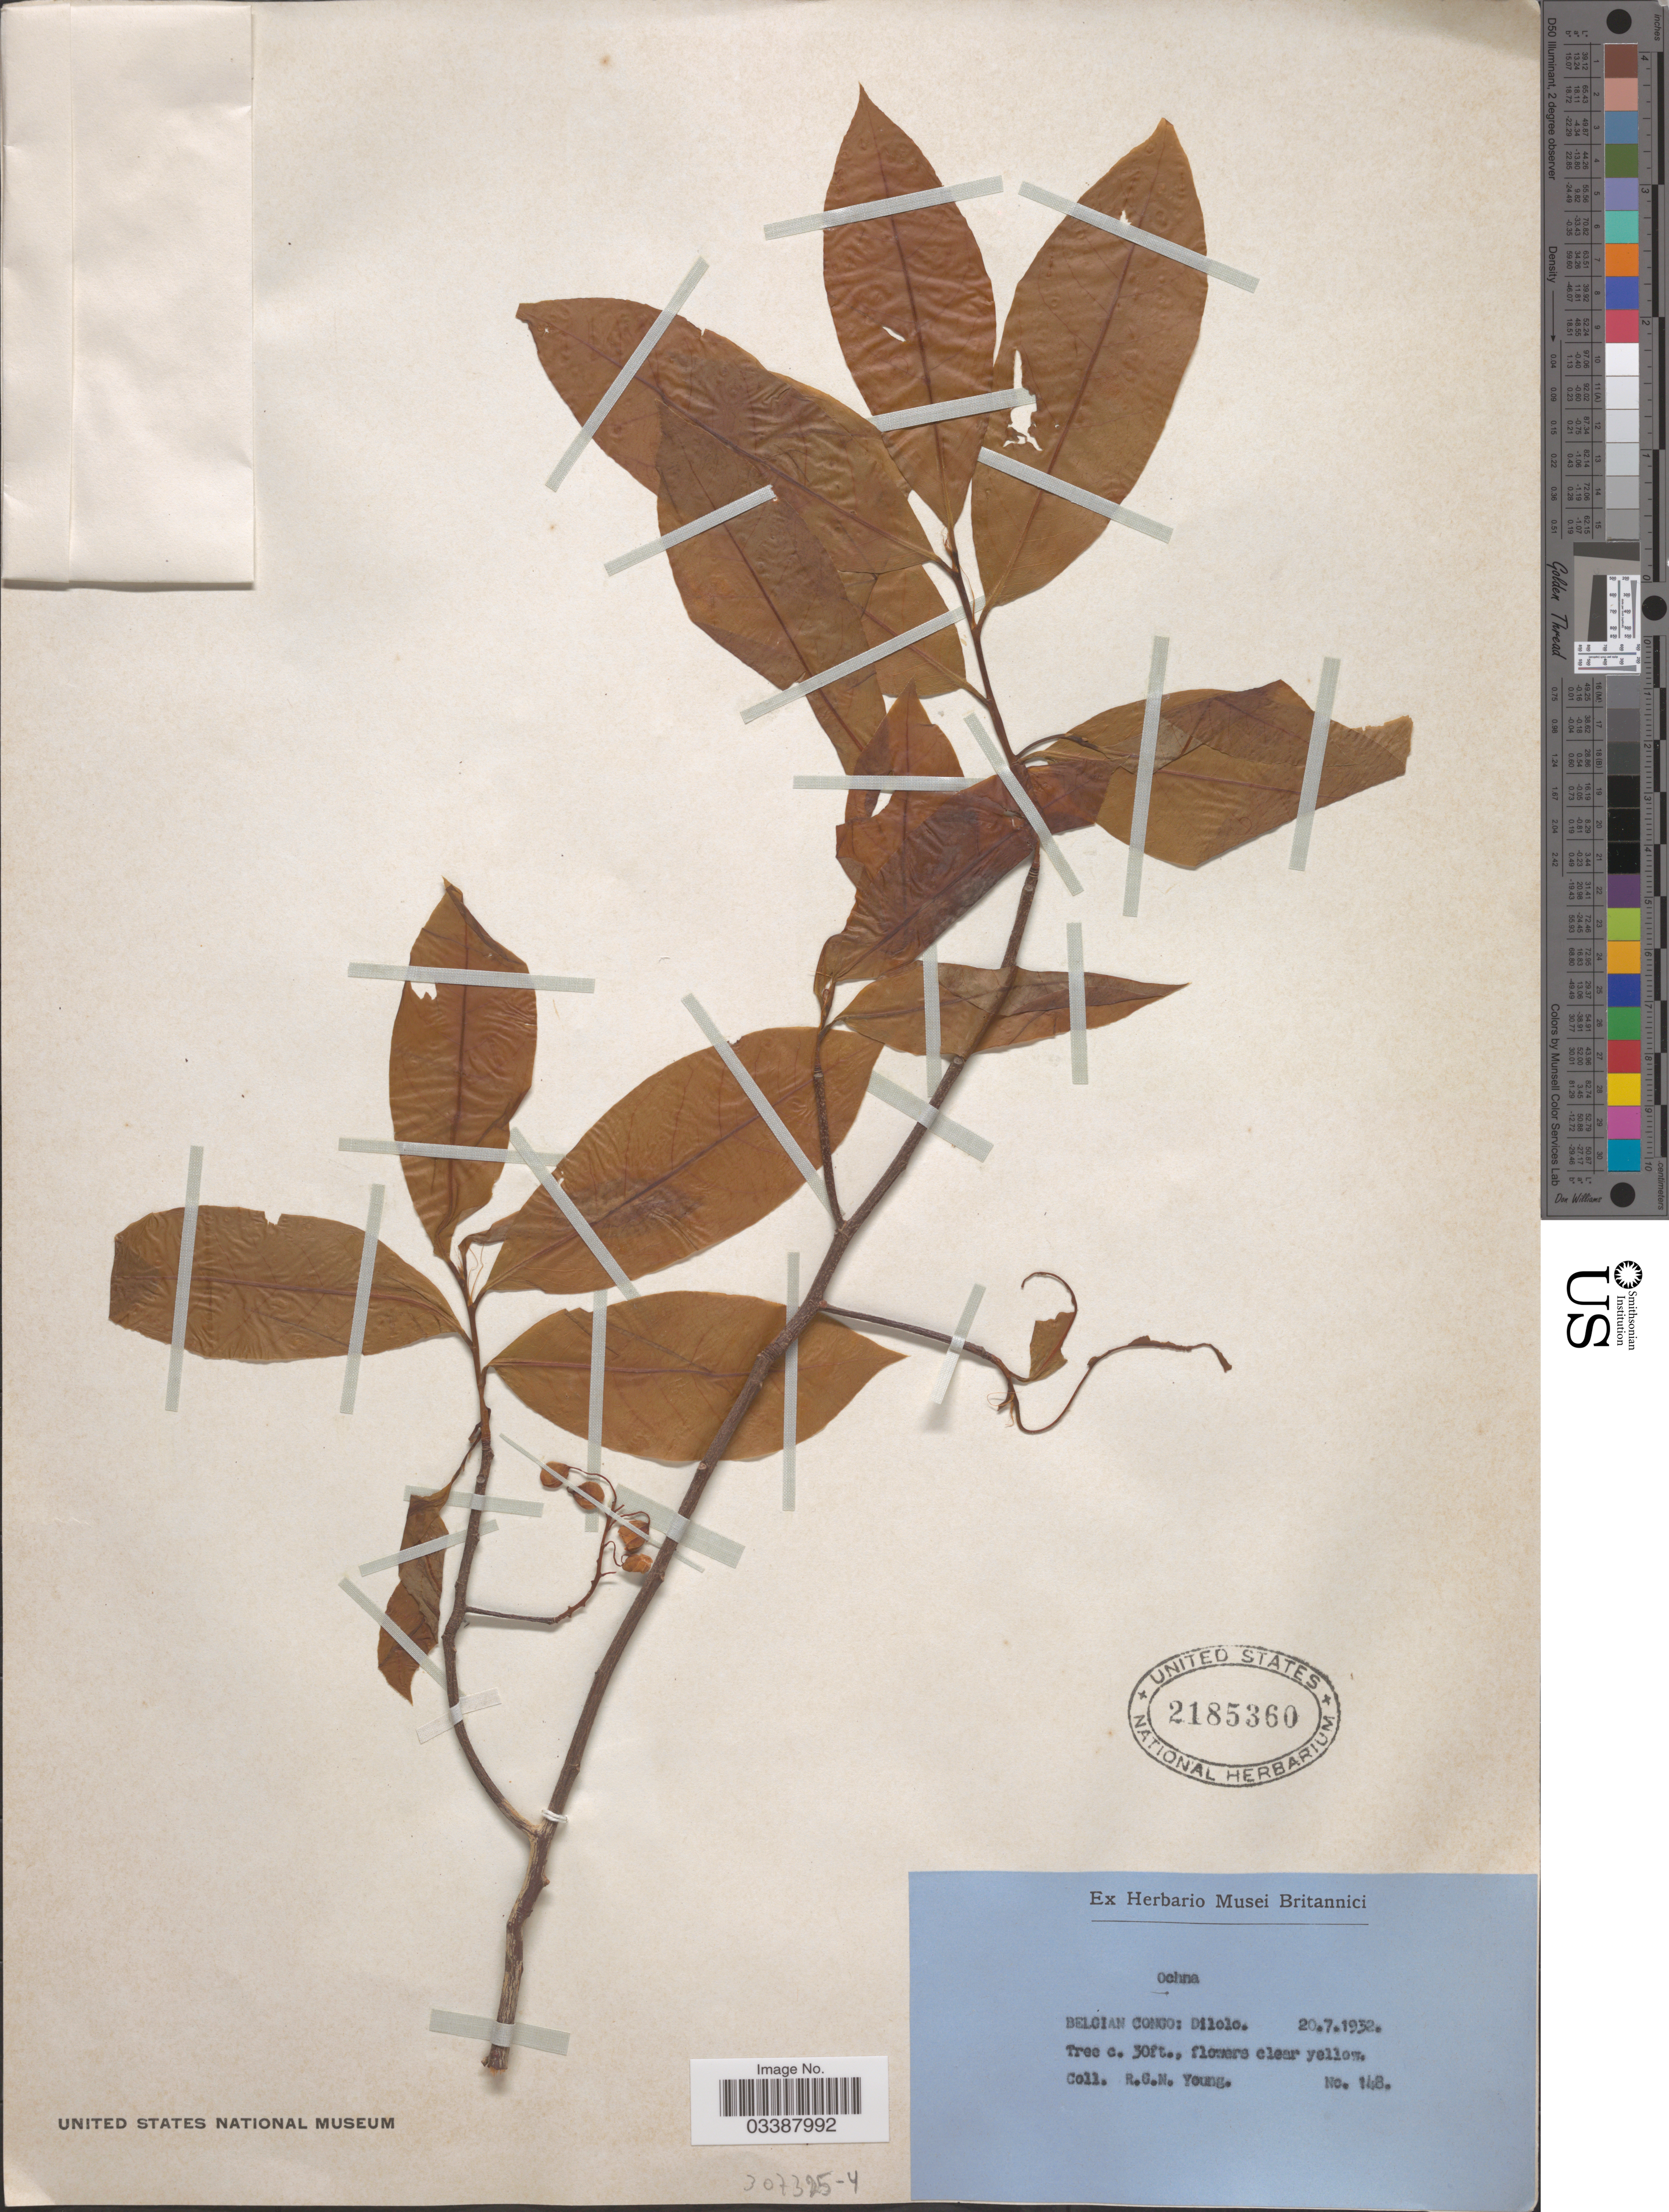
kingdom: Plantae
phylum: Tracheophyta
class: Magnoliopsida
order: Malpighiales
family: Ochnaceae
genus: Ochna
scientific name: Ochna sp.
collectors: R. Young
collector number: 148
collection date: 1932-07-20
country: Congo, Democratic Republic of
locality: Belgian Congo: Dilolo.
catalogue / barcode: US 2185360